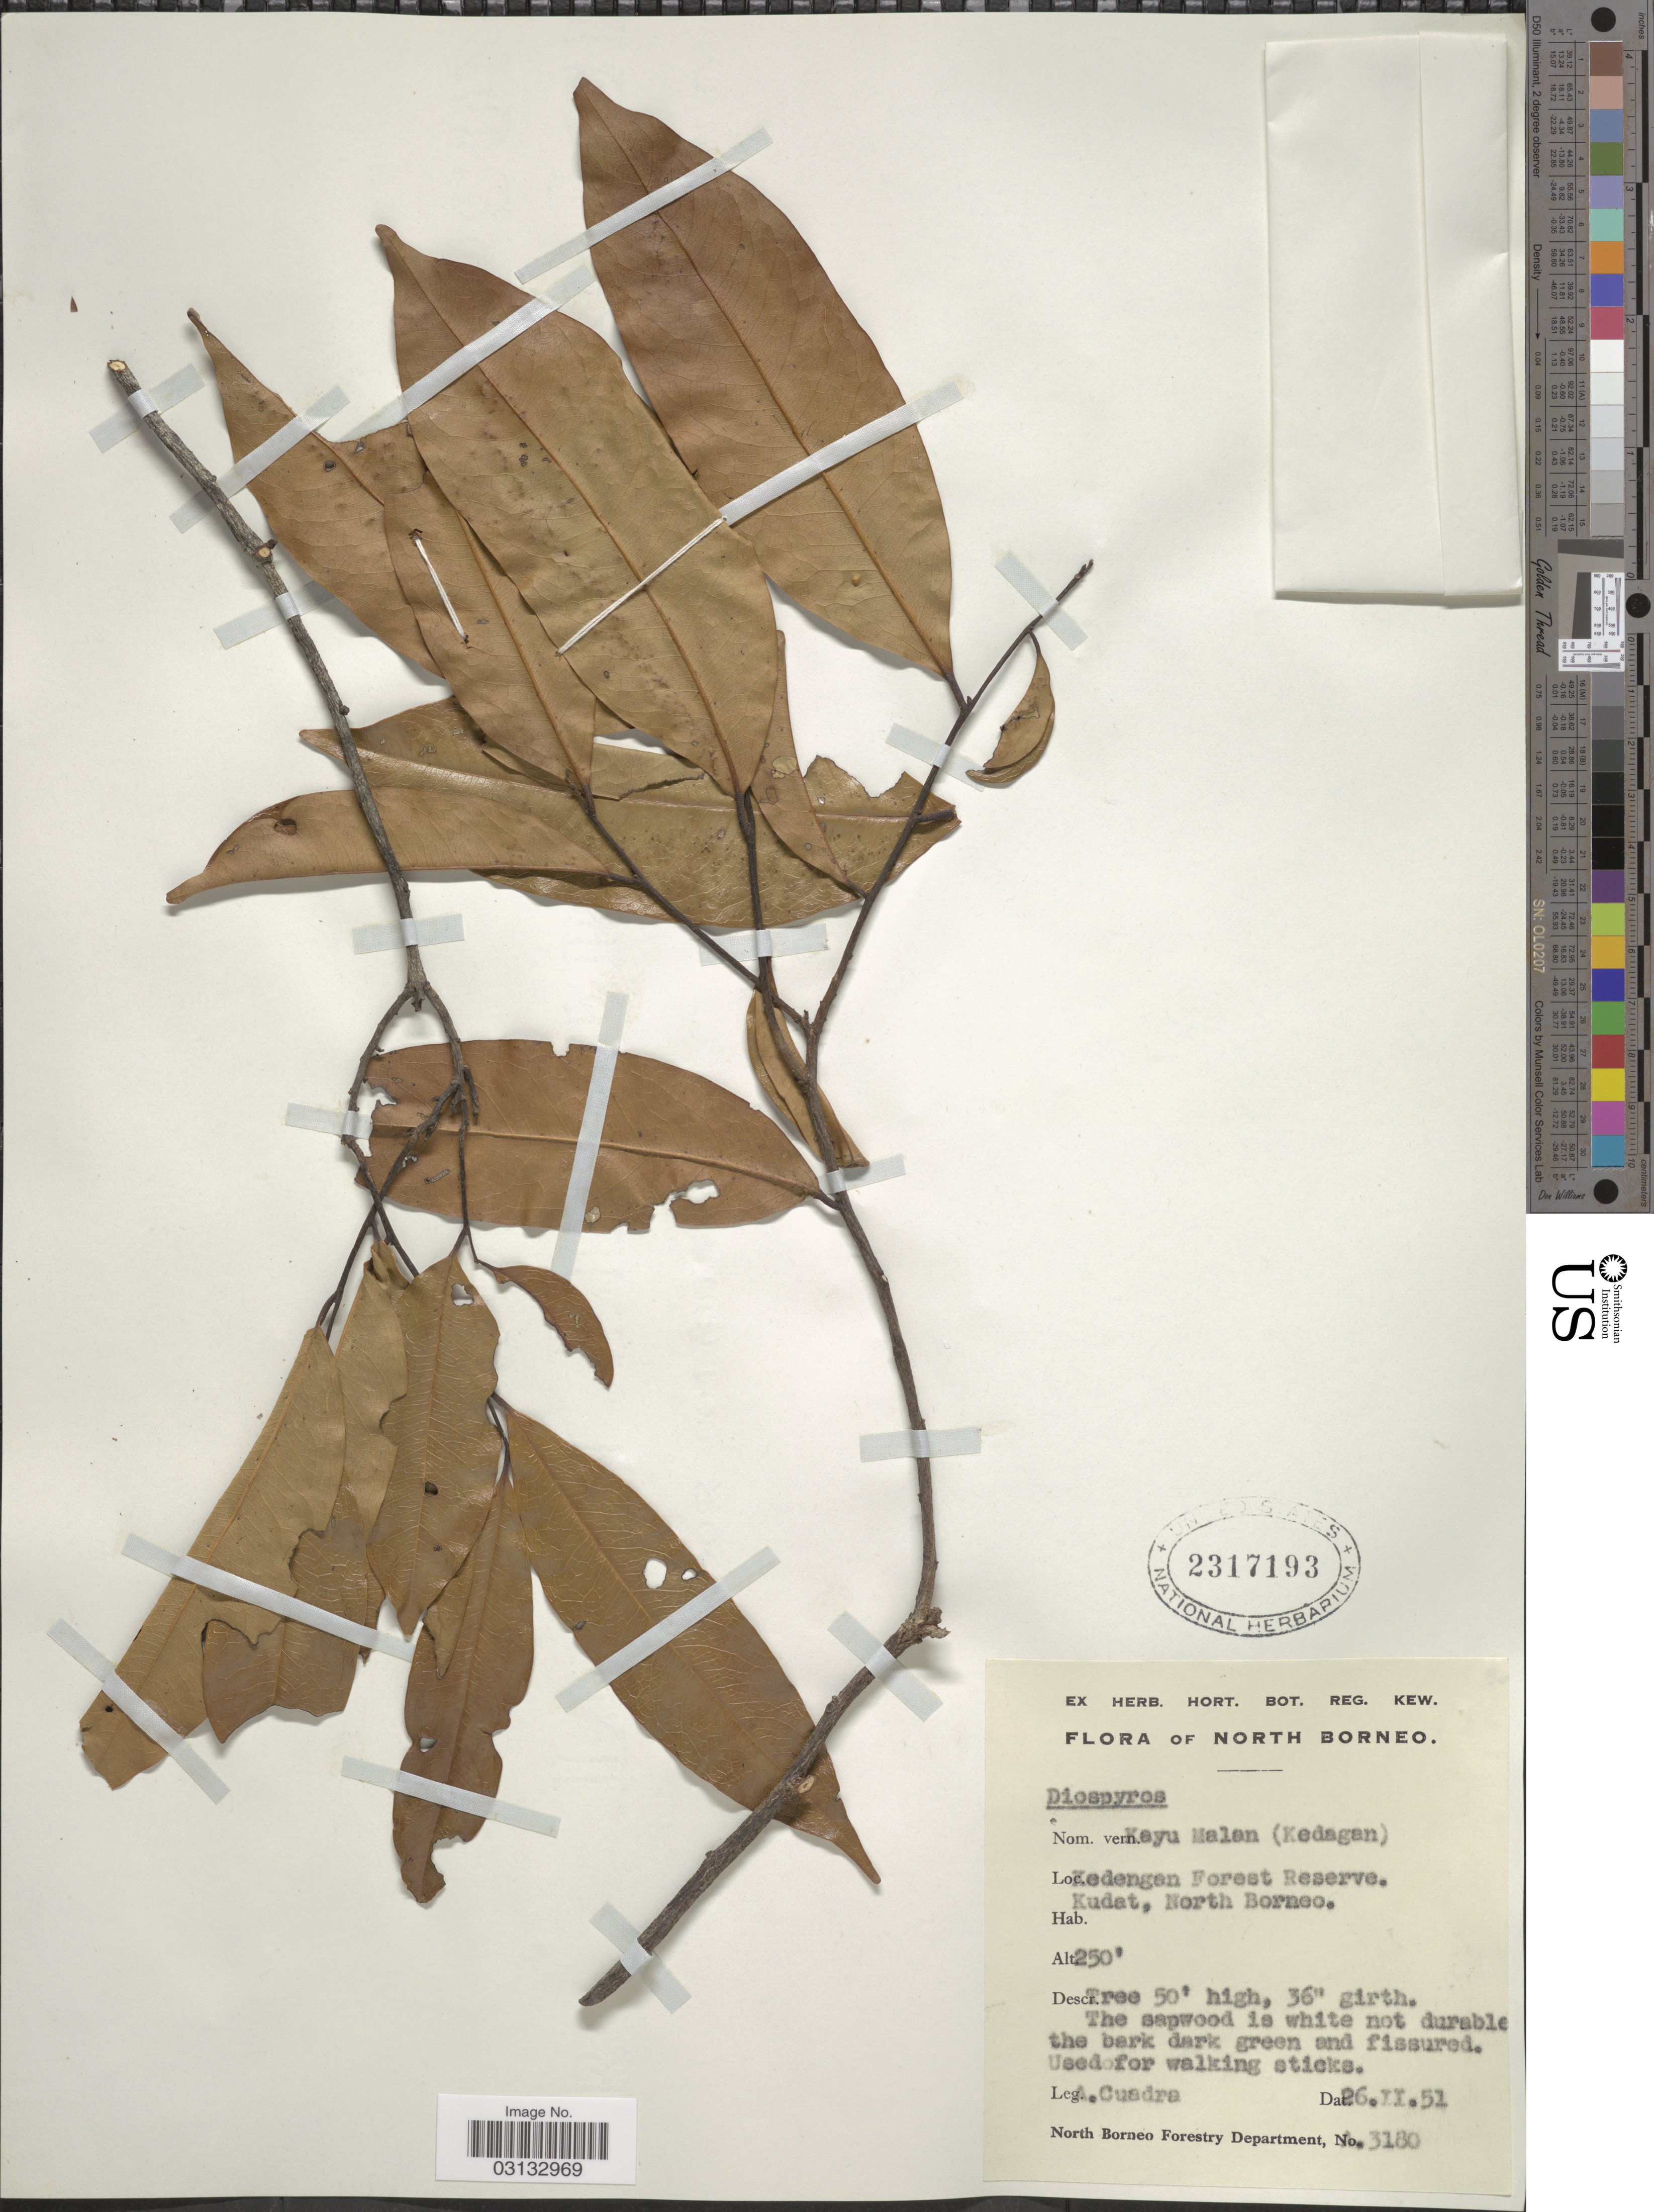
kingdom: Plantae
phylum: Tracheophyta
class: Magnoliopsida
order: Ericales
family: Ebenaceae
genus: Diospyros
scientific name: Diospyros sp.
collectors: A. Cuadra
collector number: A3180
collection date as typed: Transcribed d/m/y: 26/11/51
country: Malaysia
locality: North Borneo, Kedengen Forest Reserve. Kudat, North Borneo.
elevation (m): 76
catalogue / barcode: US 2317193